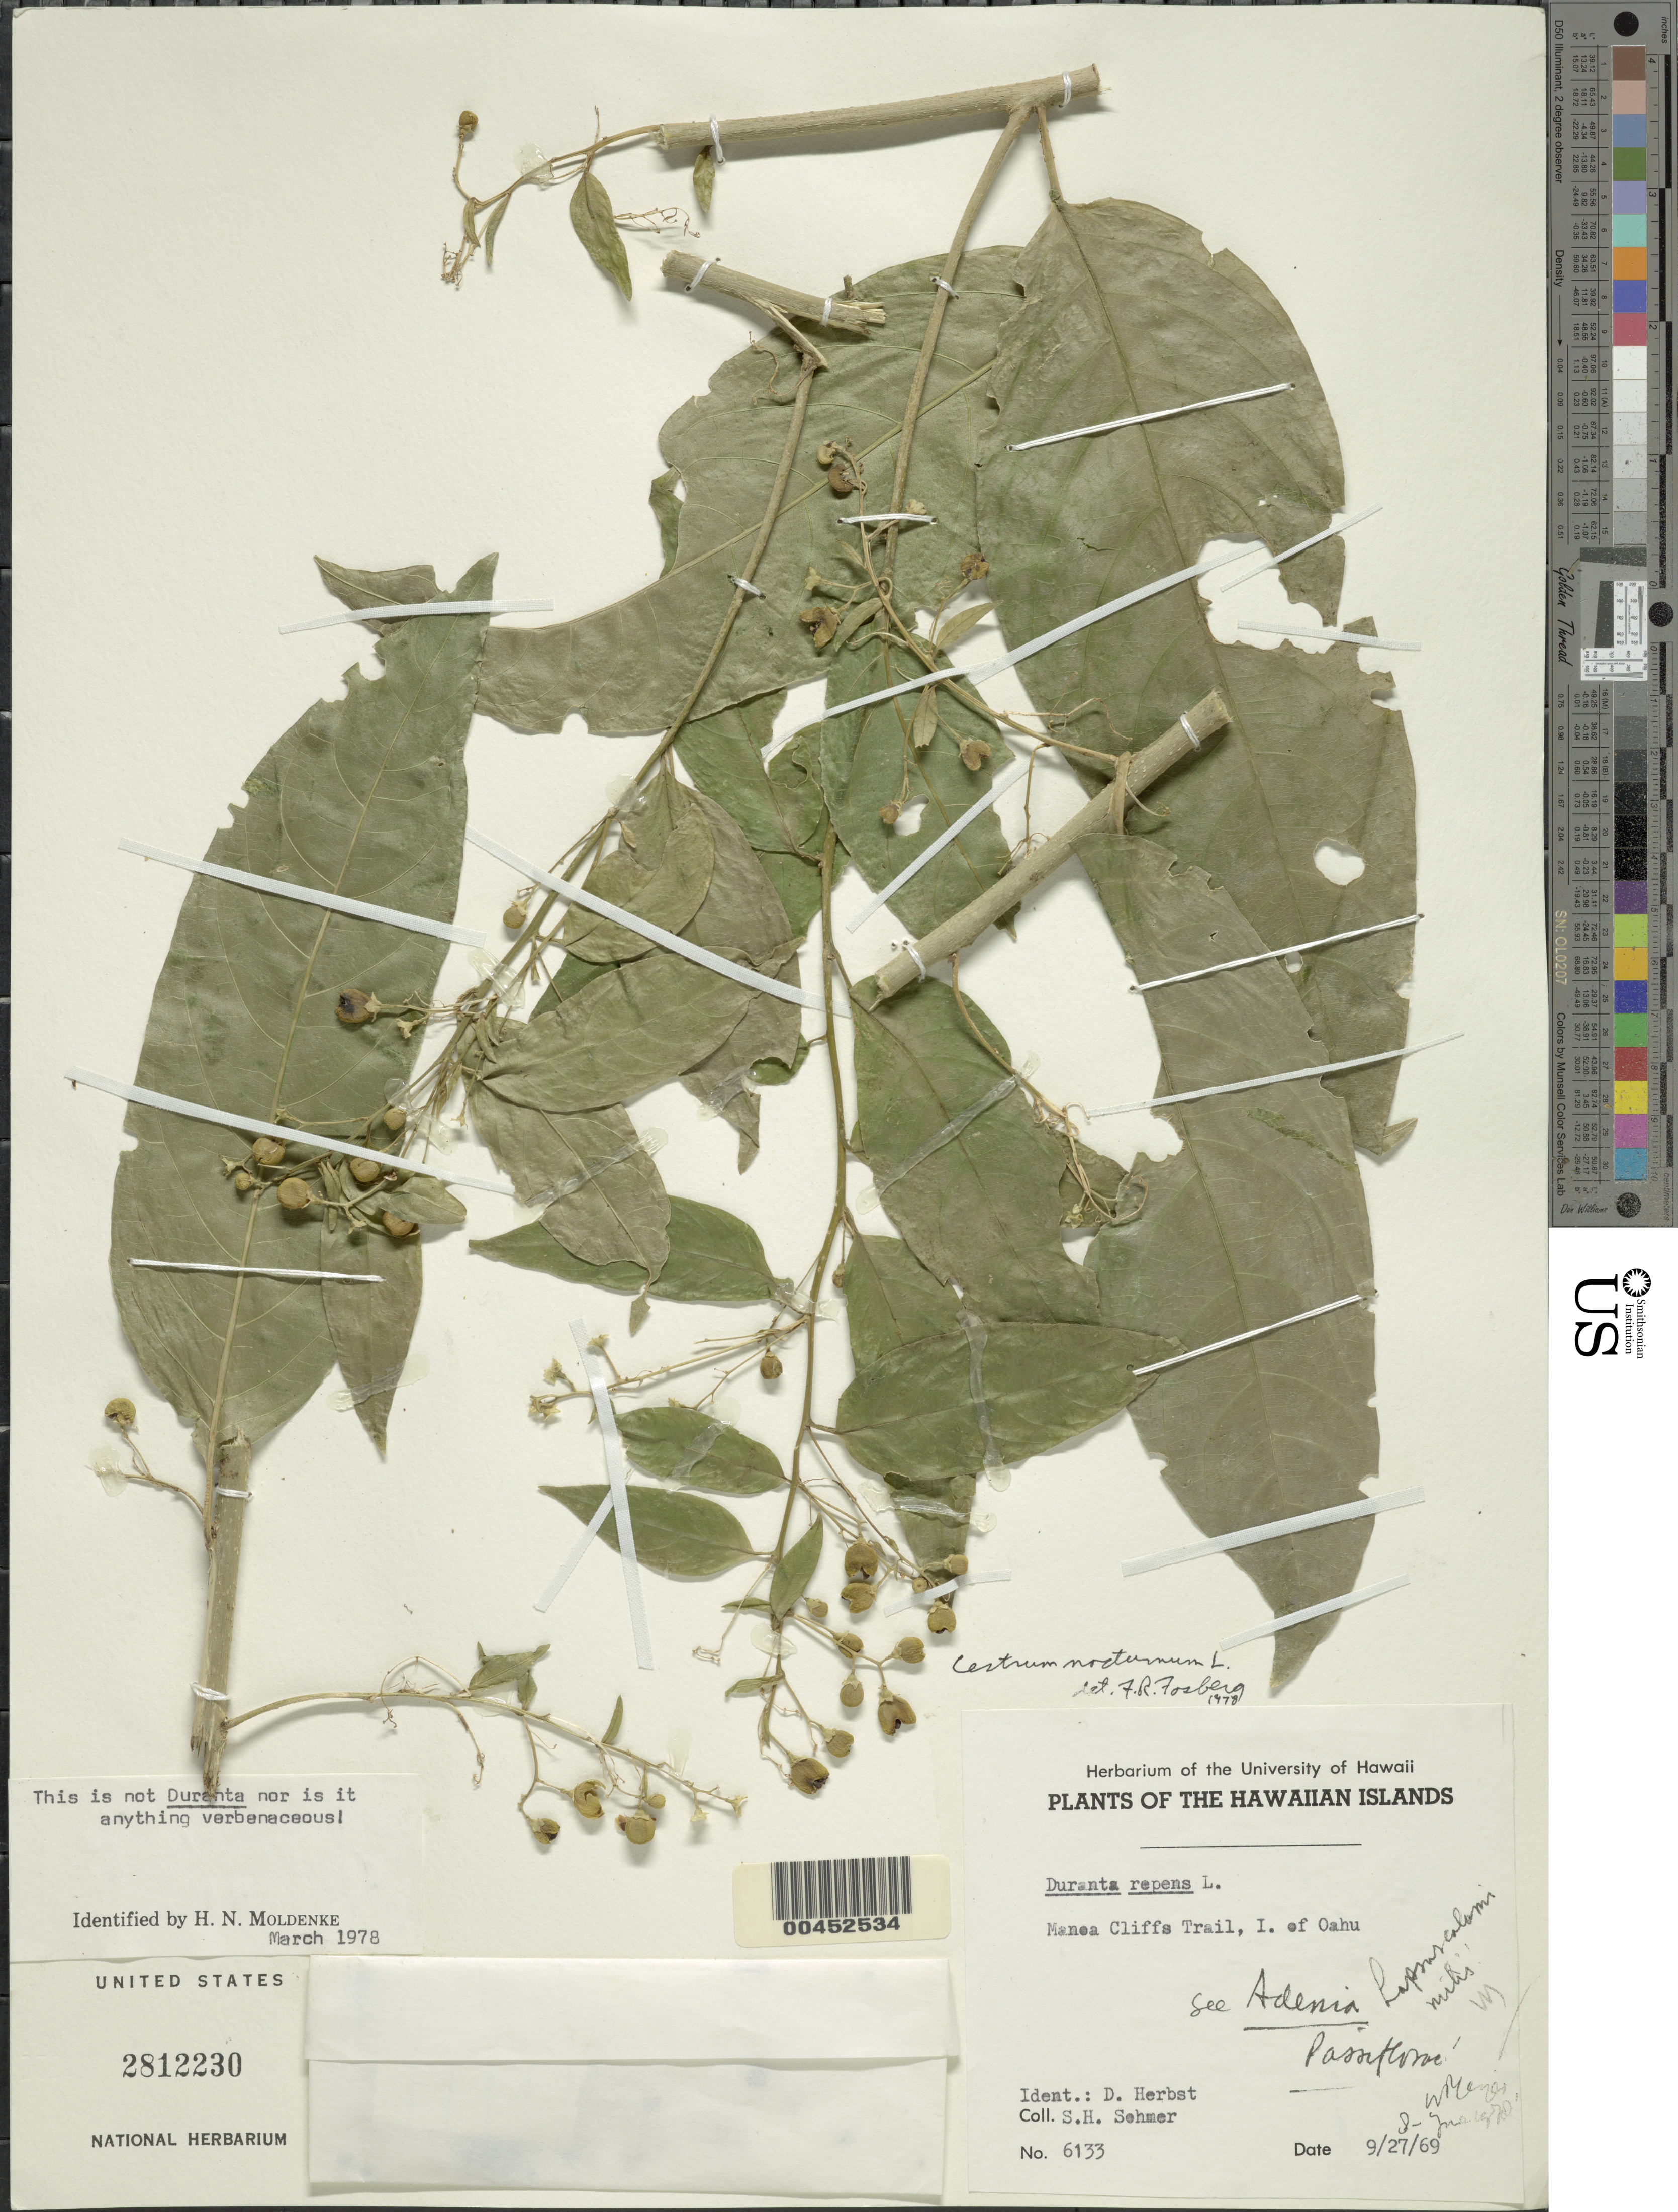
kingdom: Plantae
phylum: Tracheophyta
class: Magnoliopsida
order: Solanales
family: Solanaceae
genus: Cestrum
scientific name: Cestrum nocturnum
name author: L.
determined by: Fosberg, F. R.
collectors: S. H. Sohmer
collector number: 6133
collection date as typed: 27 Sep 1969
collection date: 1969-09-27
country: United States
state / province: Hawaii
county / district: Honolulu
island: Oahu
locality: Manoa Cliffs Trail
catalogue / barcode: US 2812230